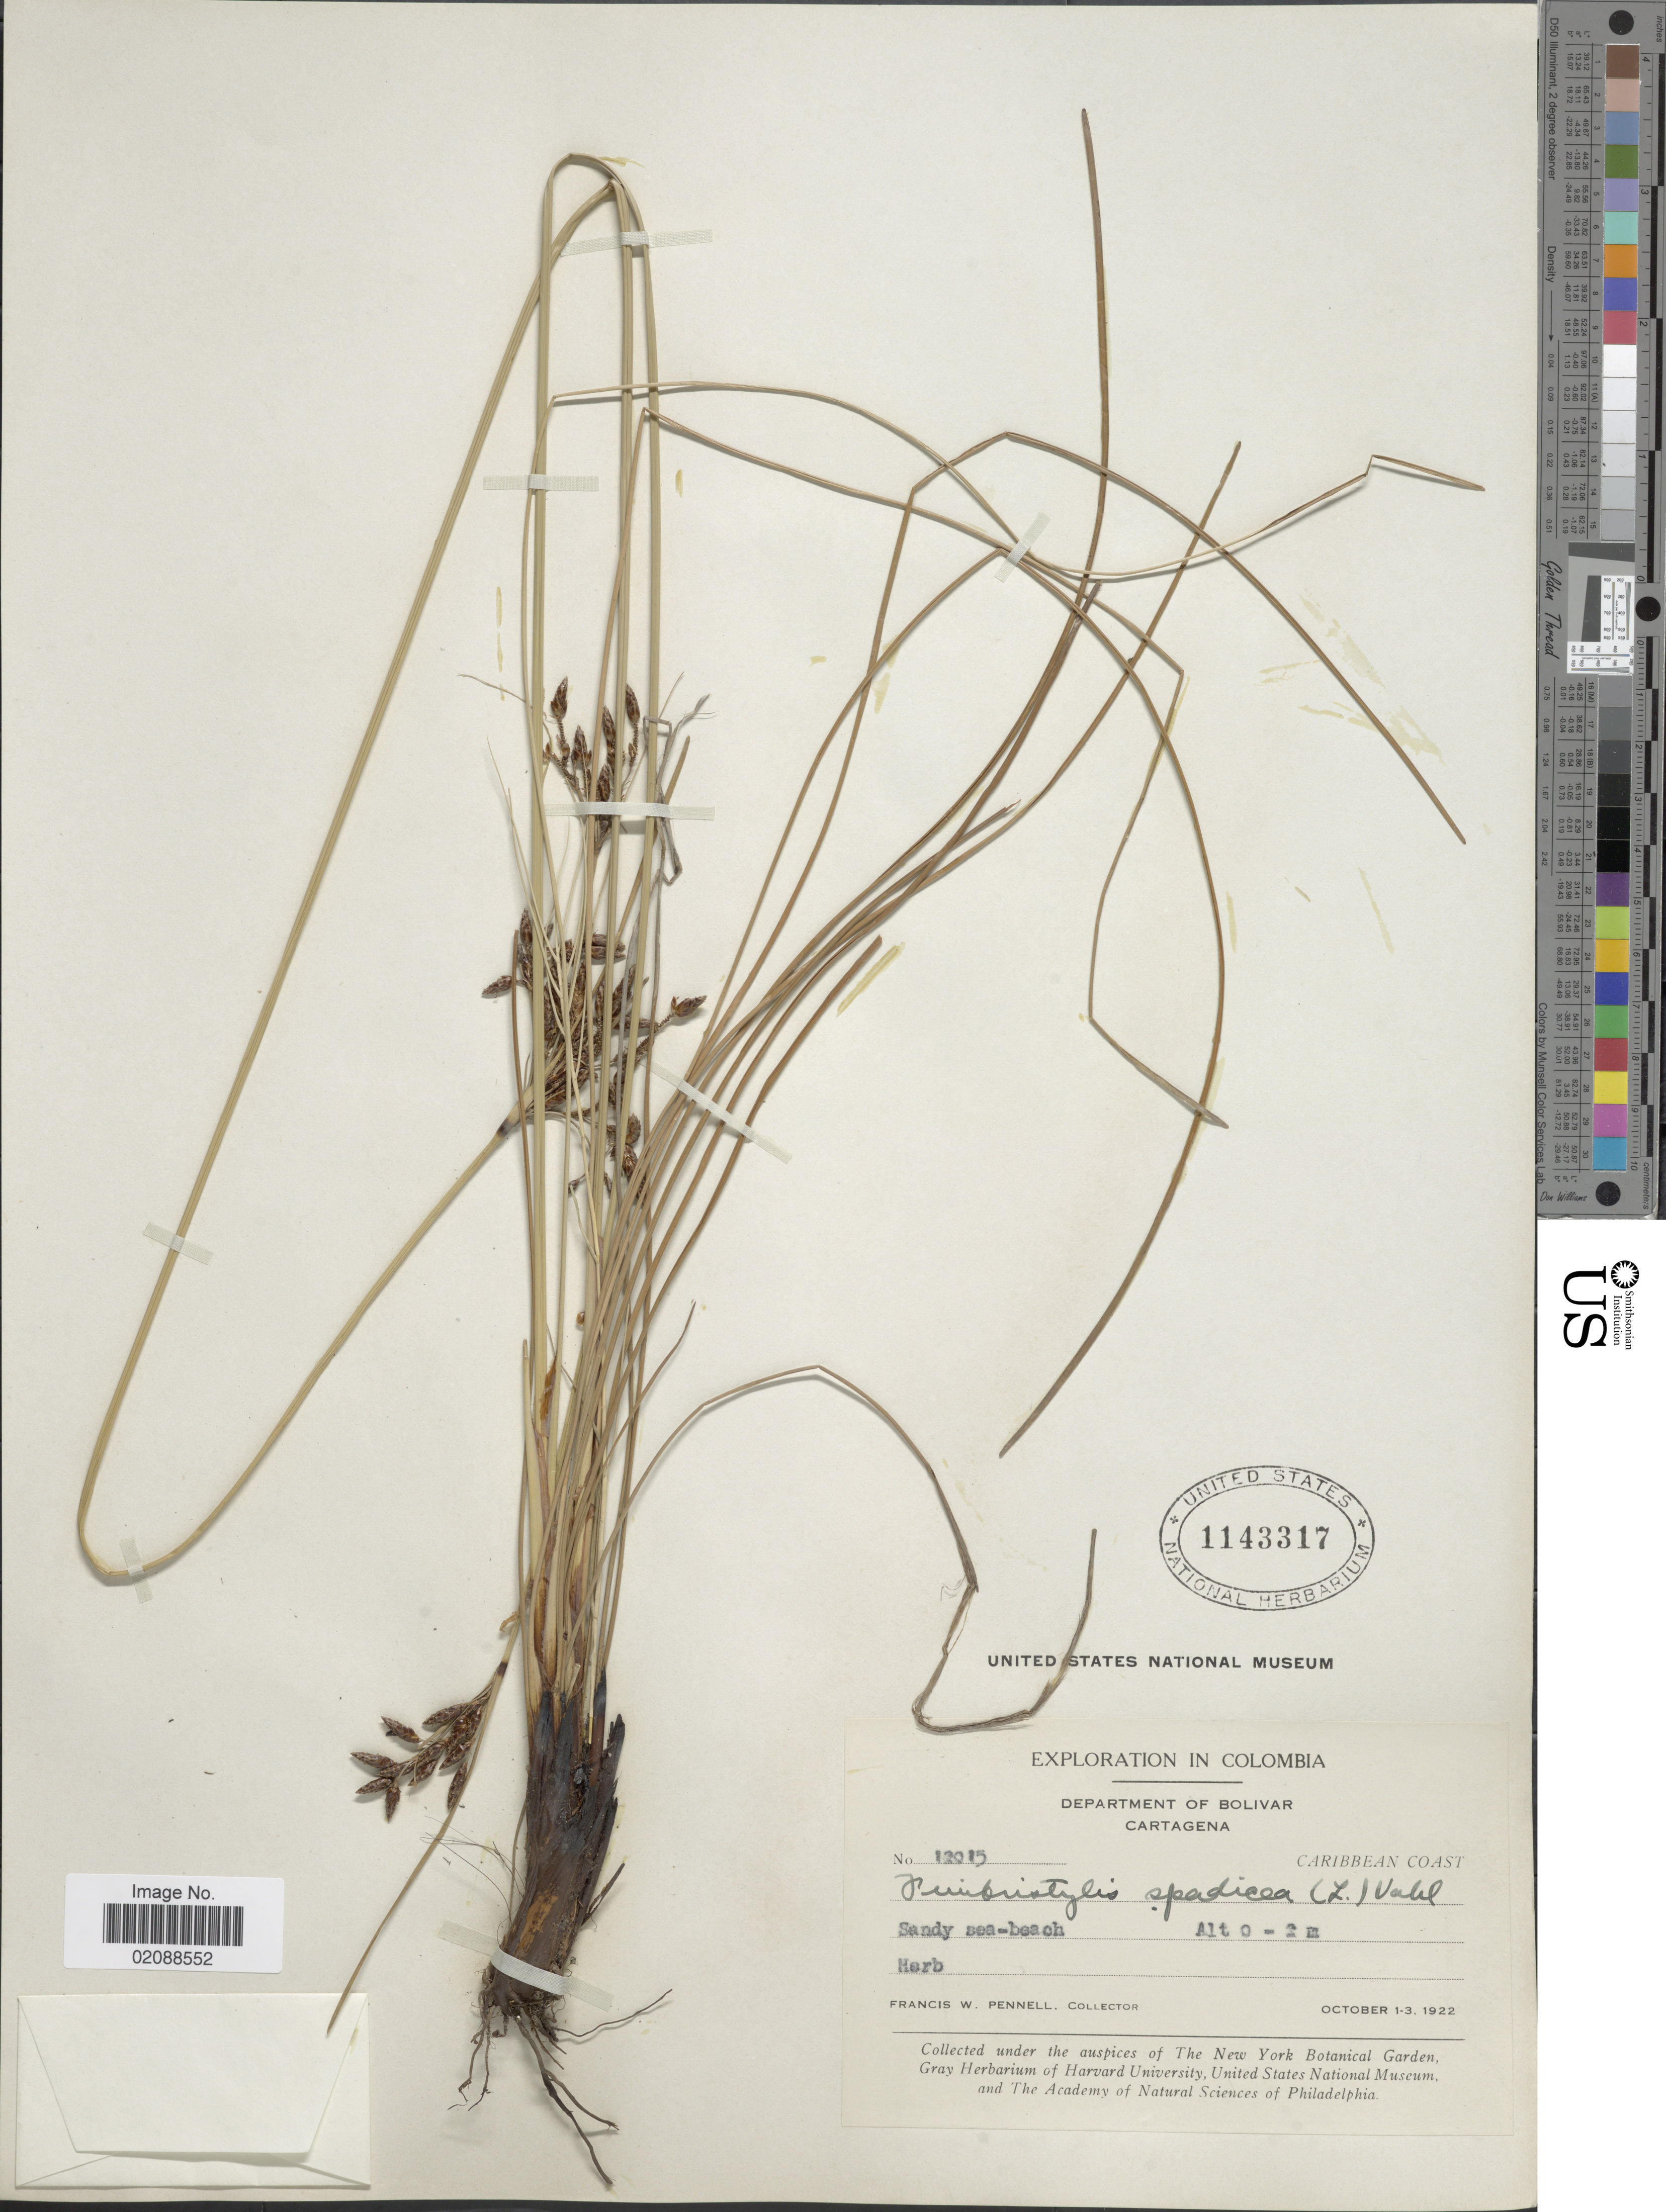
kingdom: Plantae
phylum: Tracheophyta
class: Liliopsida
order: Poales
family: Cyperaceae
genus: Fimbristylis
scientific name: Fimbristylis spadicea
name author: (L.) Vahl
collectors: F. W. Pennell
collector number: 12015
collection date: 1922-10-01/1922-10-03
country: Colombia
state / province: Bolívar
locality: Cartagena. Caribbean Coast. Sandy sea-beach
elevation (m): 0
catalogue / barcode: US 1143317